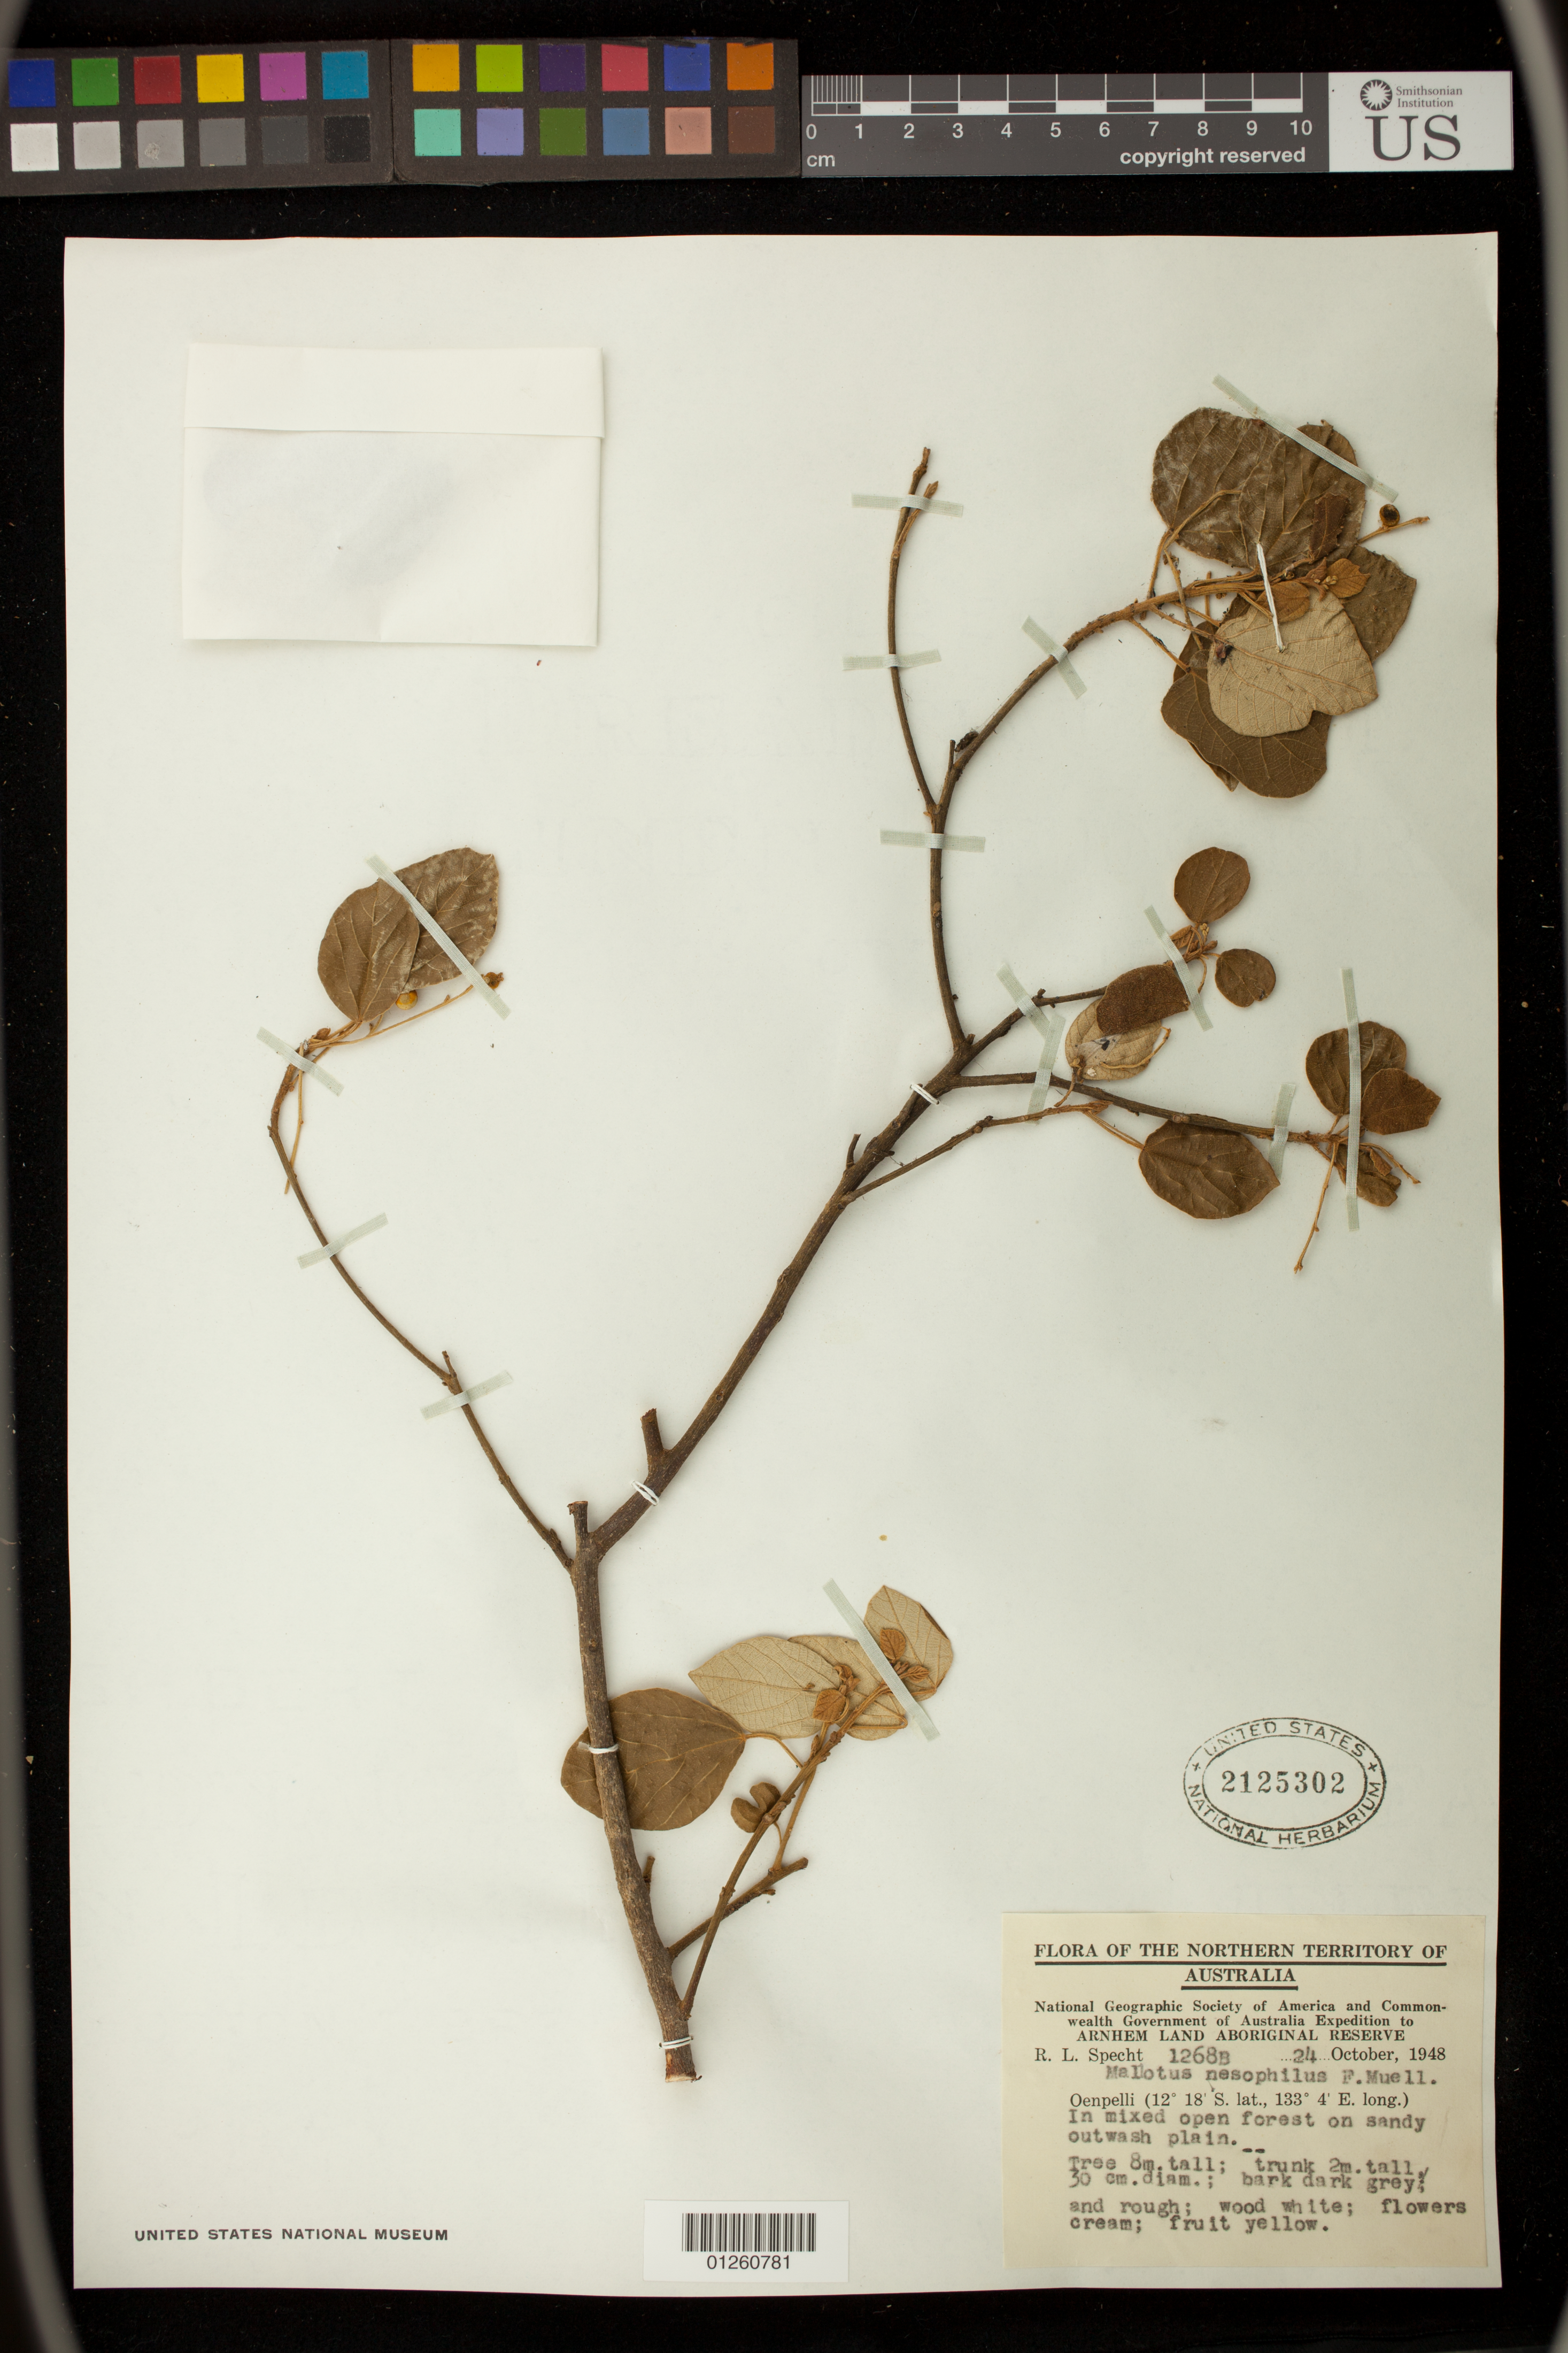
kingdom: Plantae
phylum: Tracheophyta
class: Magnoliopsida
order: Malpighiales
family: Euphorbiaceae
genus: Mallotus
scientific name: Mallotus nesophilus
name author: Müll. Arg.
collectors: R. L. Specht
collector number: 1268B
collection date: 1948-10-24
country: Australia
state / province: Northern Territory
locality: Oenpelli, in mixed open first on sandy outwash plain.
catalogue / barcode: US 2125302